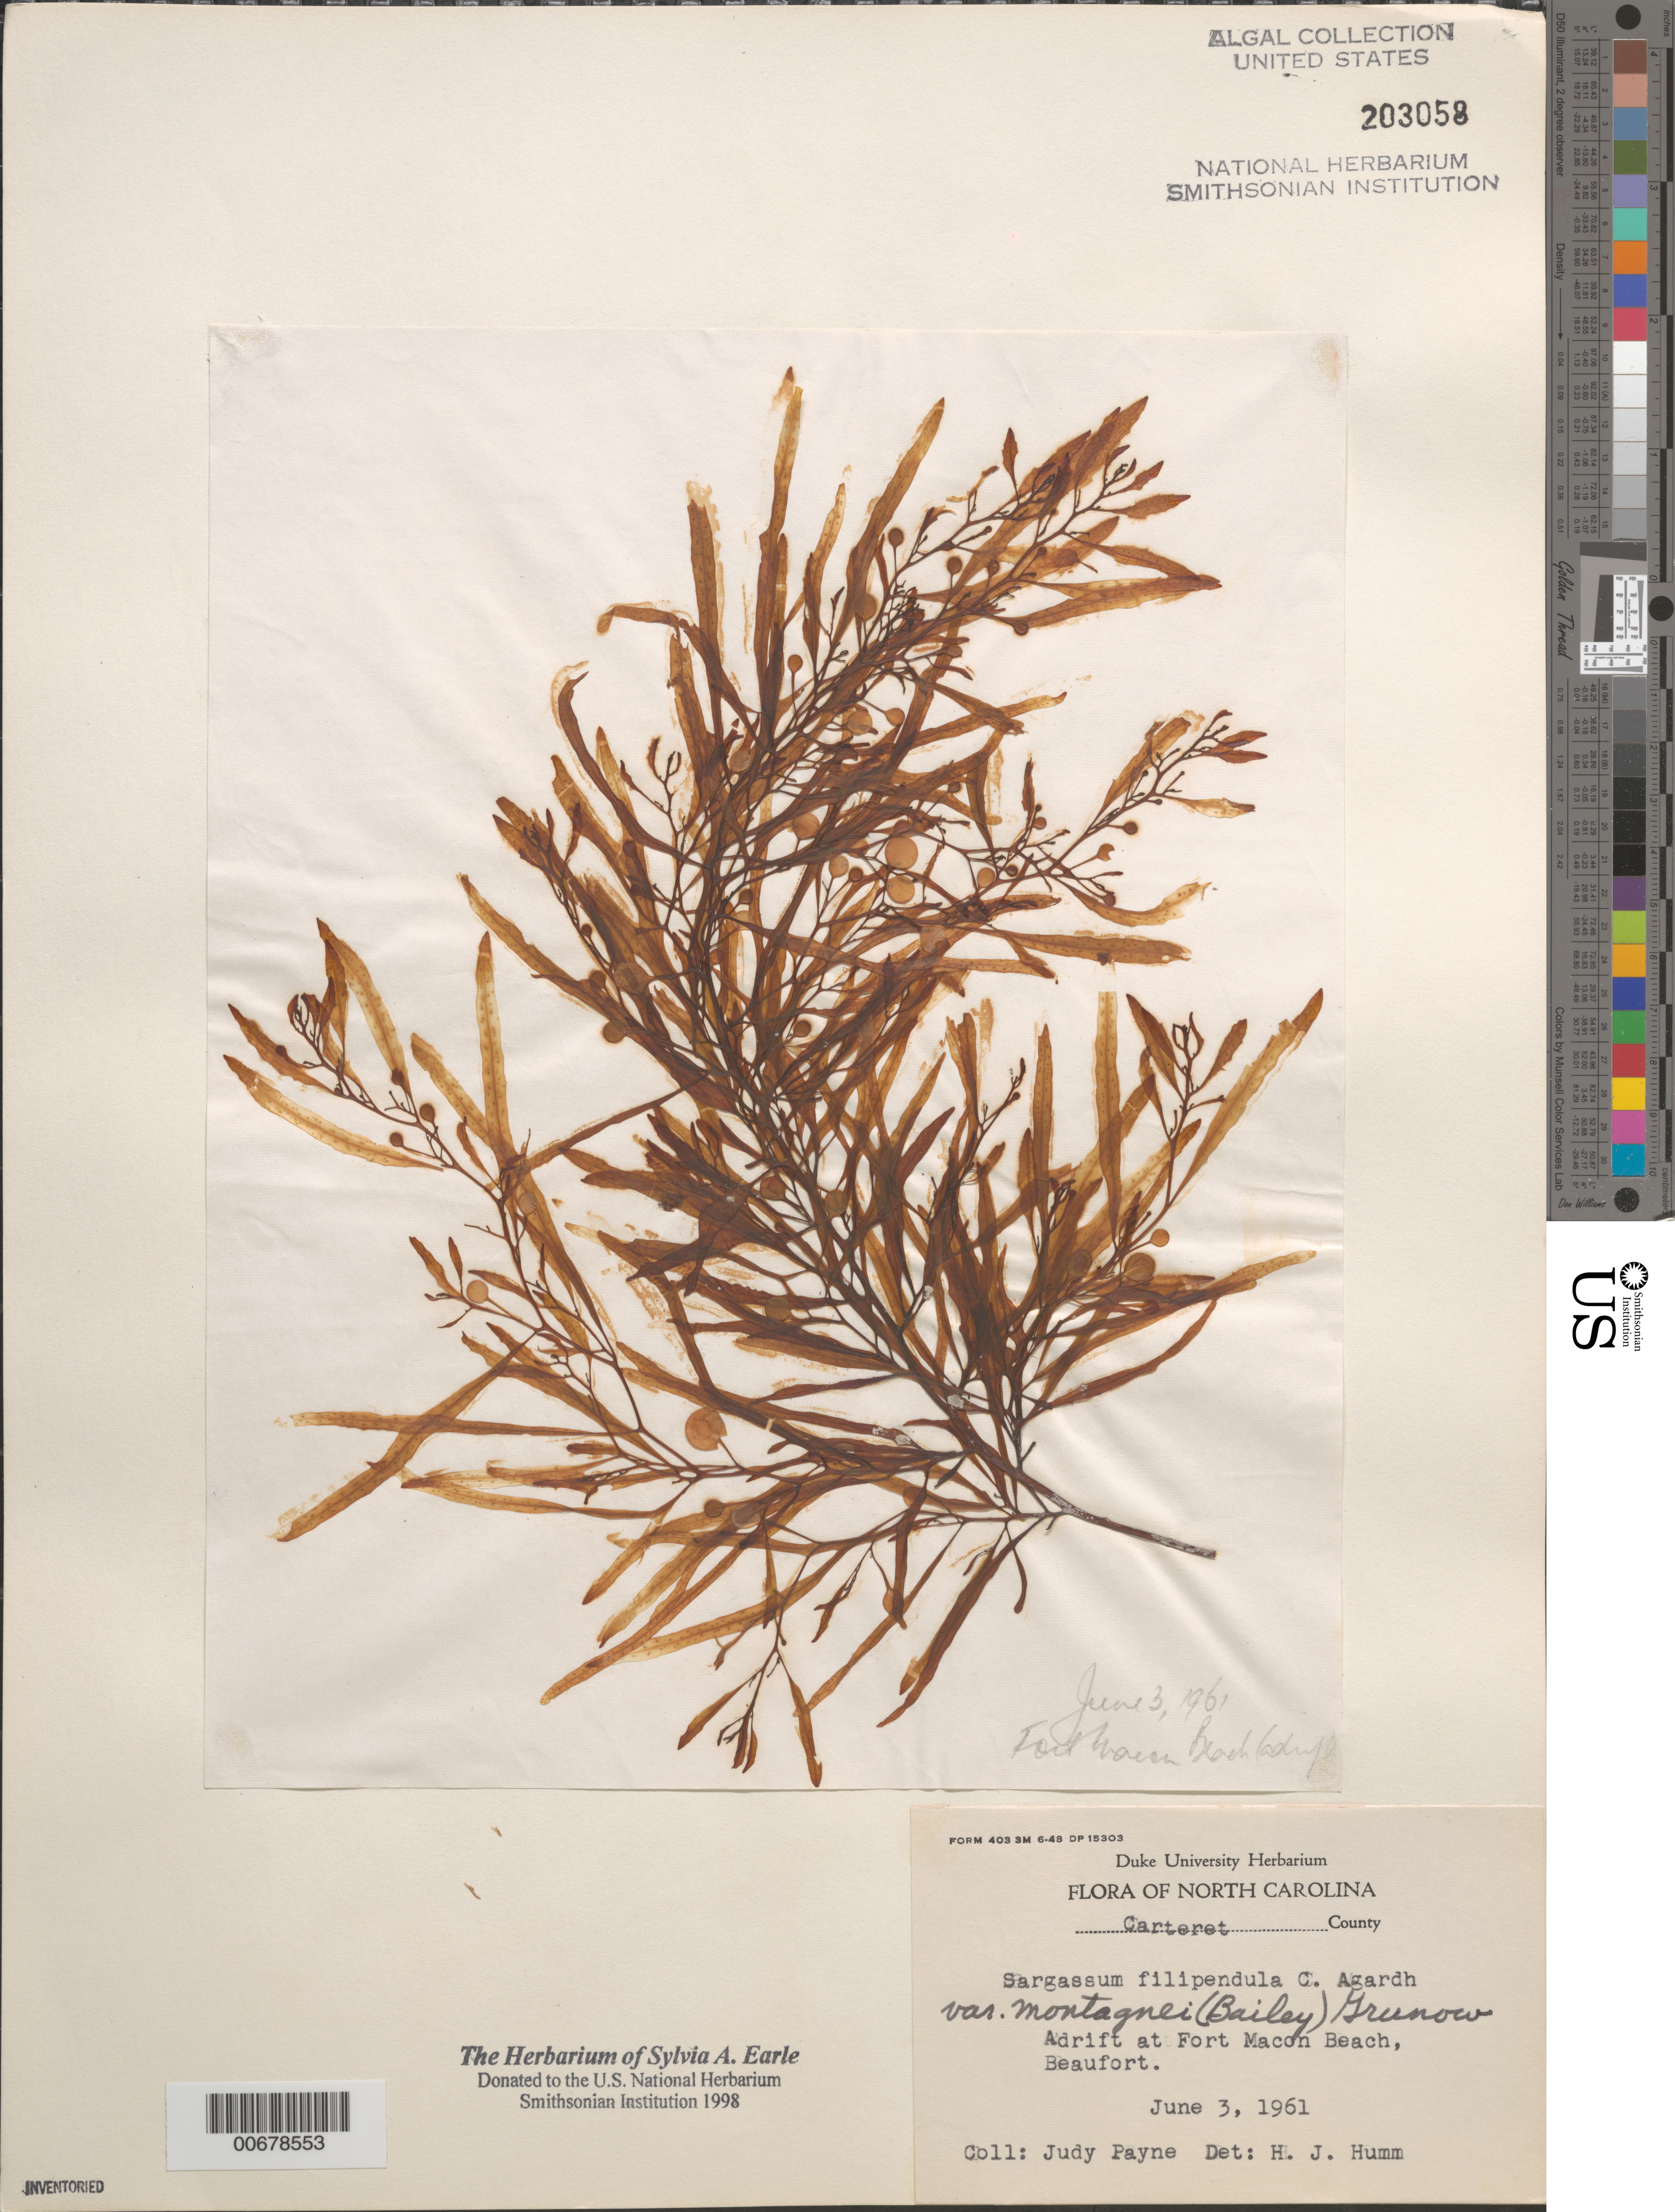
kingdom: Chromista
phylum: Ochrophyta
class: Phaeophyceae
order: Fucales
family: Sargassaceae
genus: Sargassum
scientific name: Sargassum filipendula var. montagnei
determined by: Humm, Harold J.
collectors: J. Payne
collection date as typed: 03 Jun 1961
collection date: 1961-06-03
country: United States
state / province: North Carolina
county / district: Carteret County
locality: Fort Macon Beach, Beaufort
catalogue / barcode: US 203058